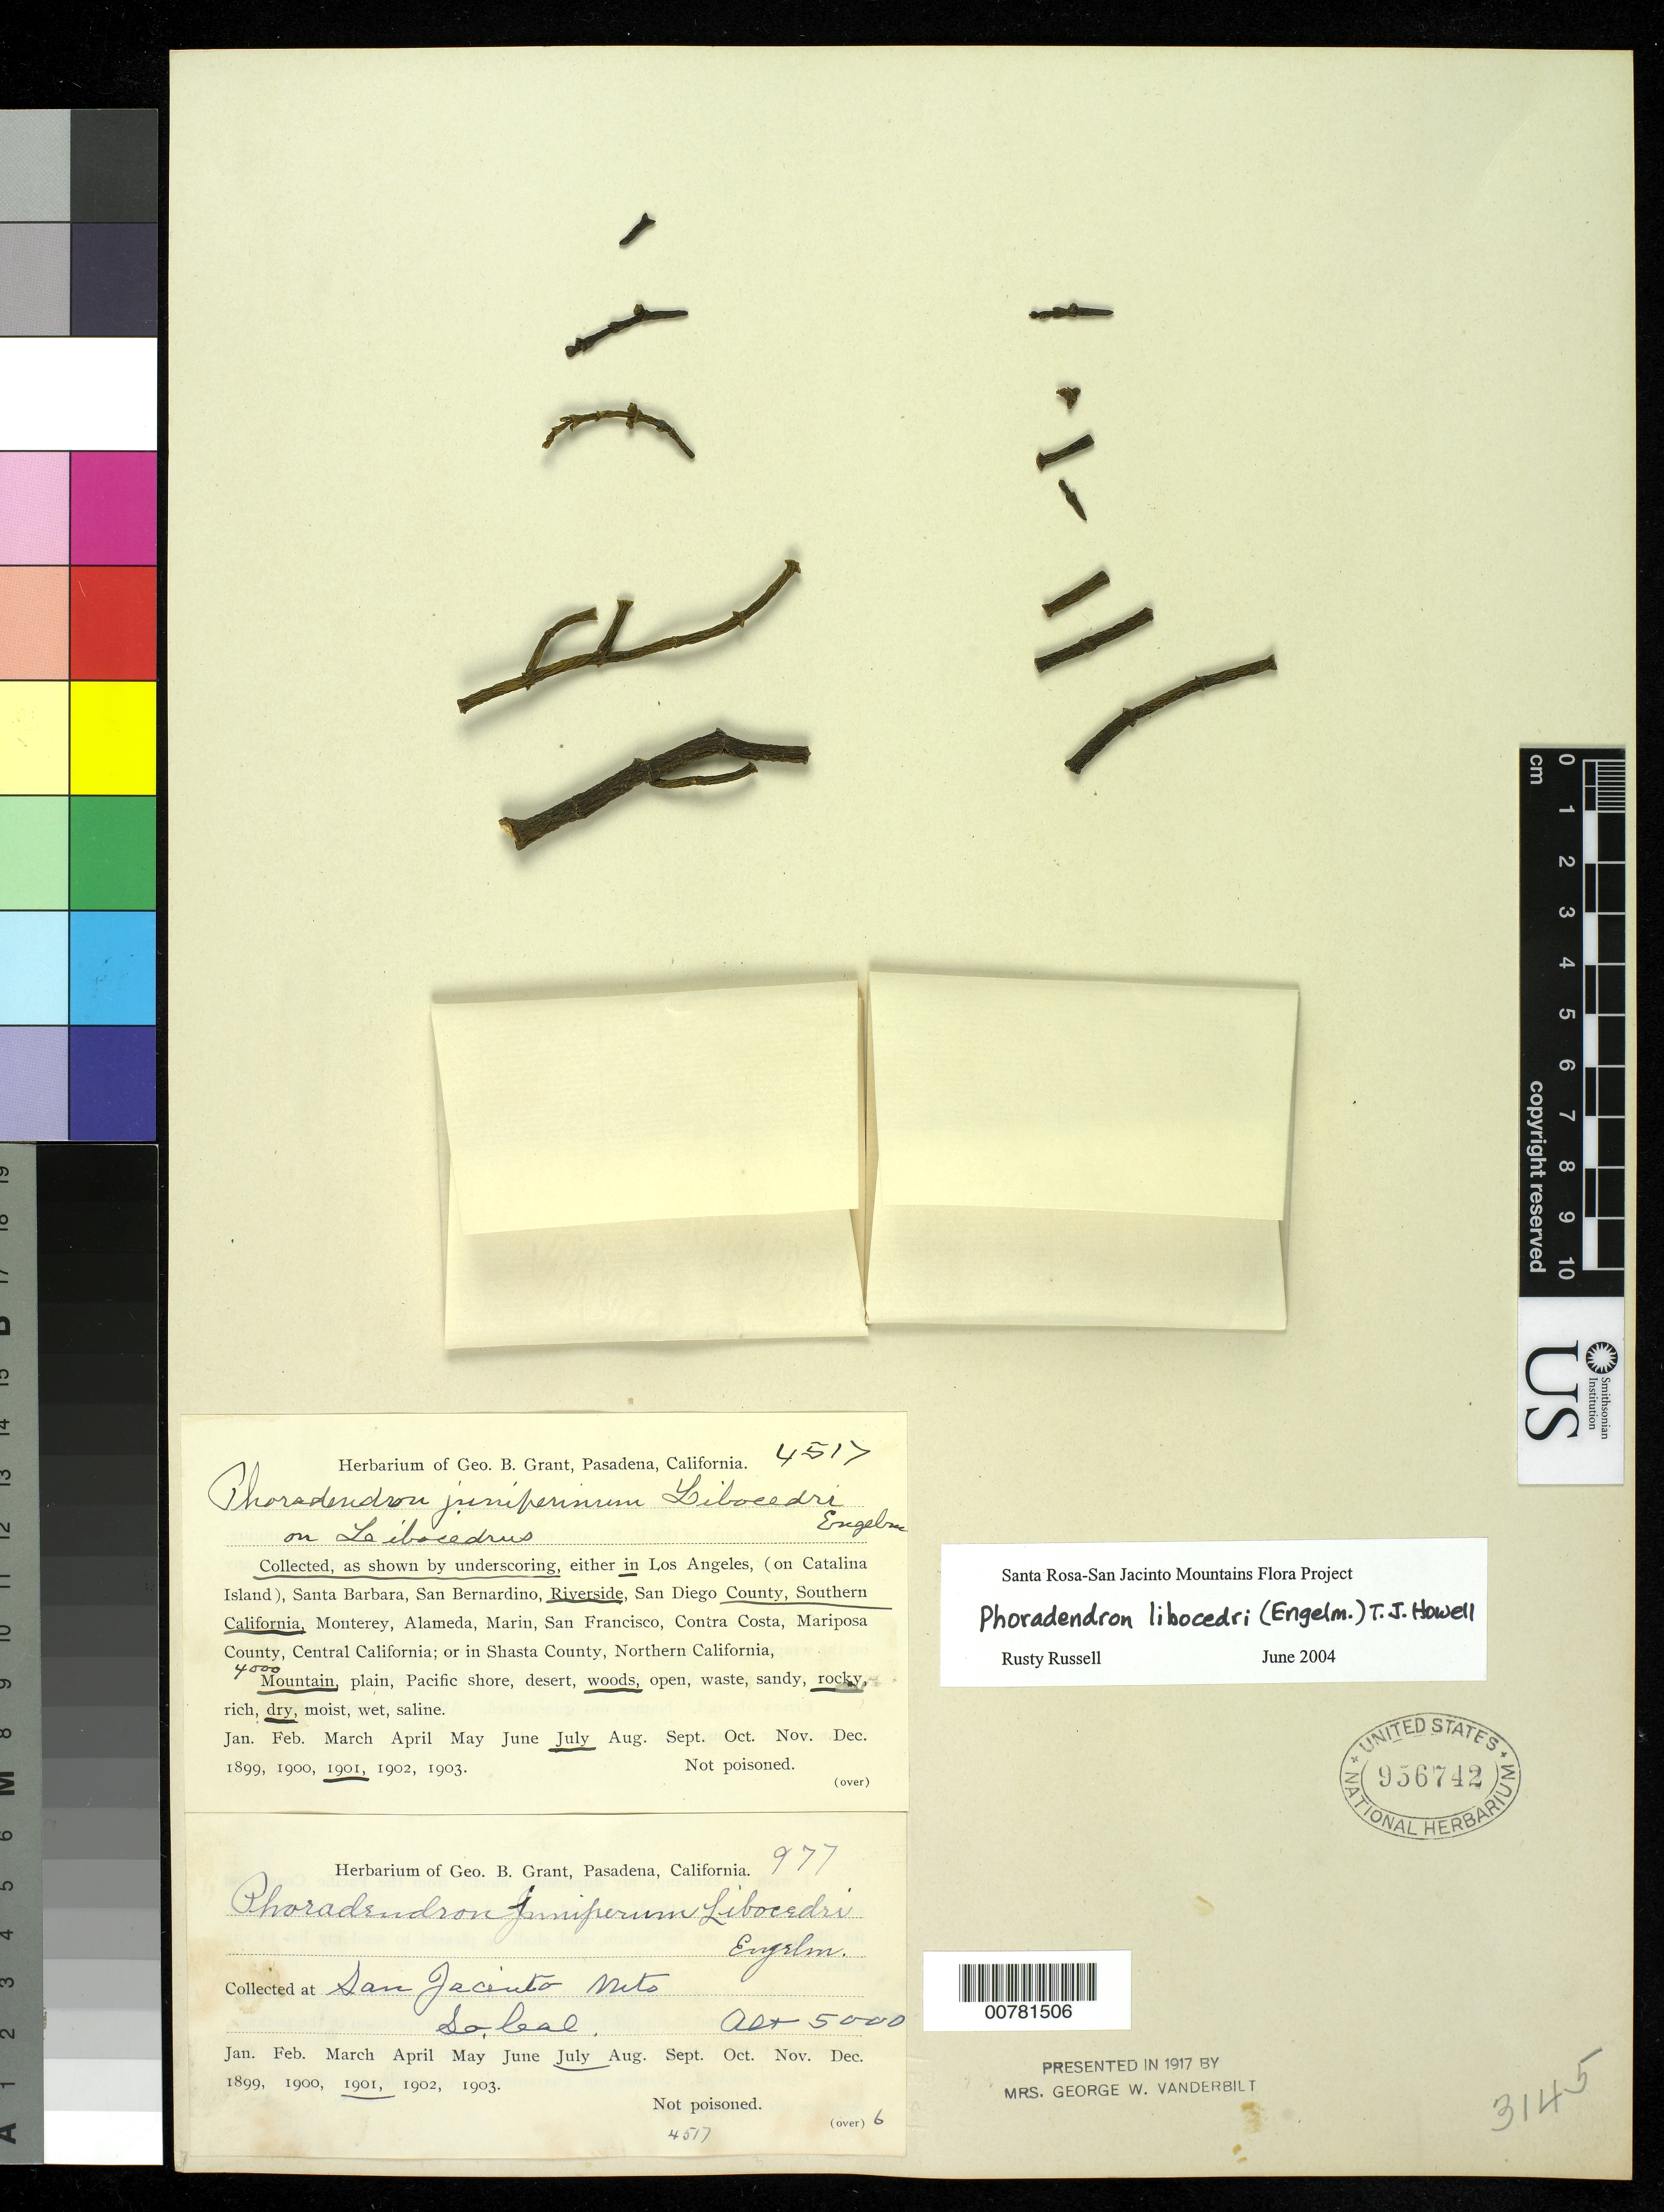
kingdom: Plantae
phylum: Tracheophyta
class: Magnoliopsida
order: Santalales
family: Viscaceae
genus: Phoradendron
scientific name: Phoradendron libocedri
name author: (Engelm.) Howell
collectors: ex herb. Geo. B. Grant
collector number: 4517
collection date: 1901-07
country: United States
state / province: California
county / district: Los Angeles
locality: San Jacinto Mts. So. Cal. In Los Angeles. Riverside.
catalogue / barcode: US 956742